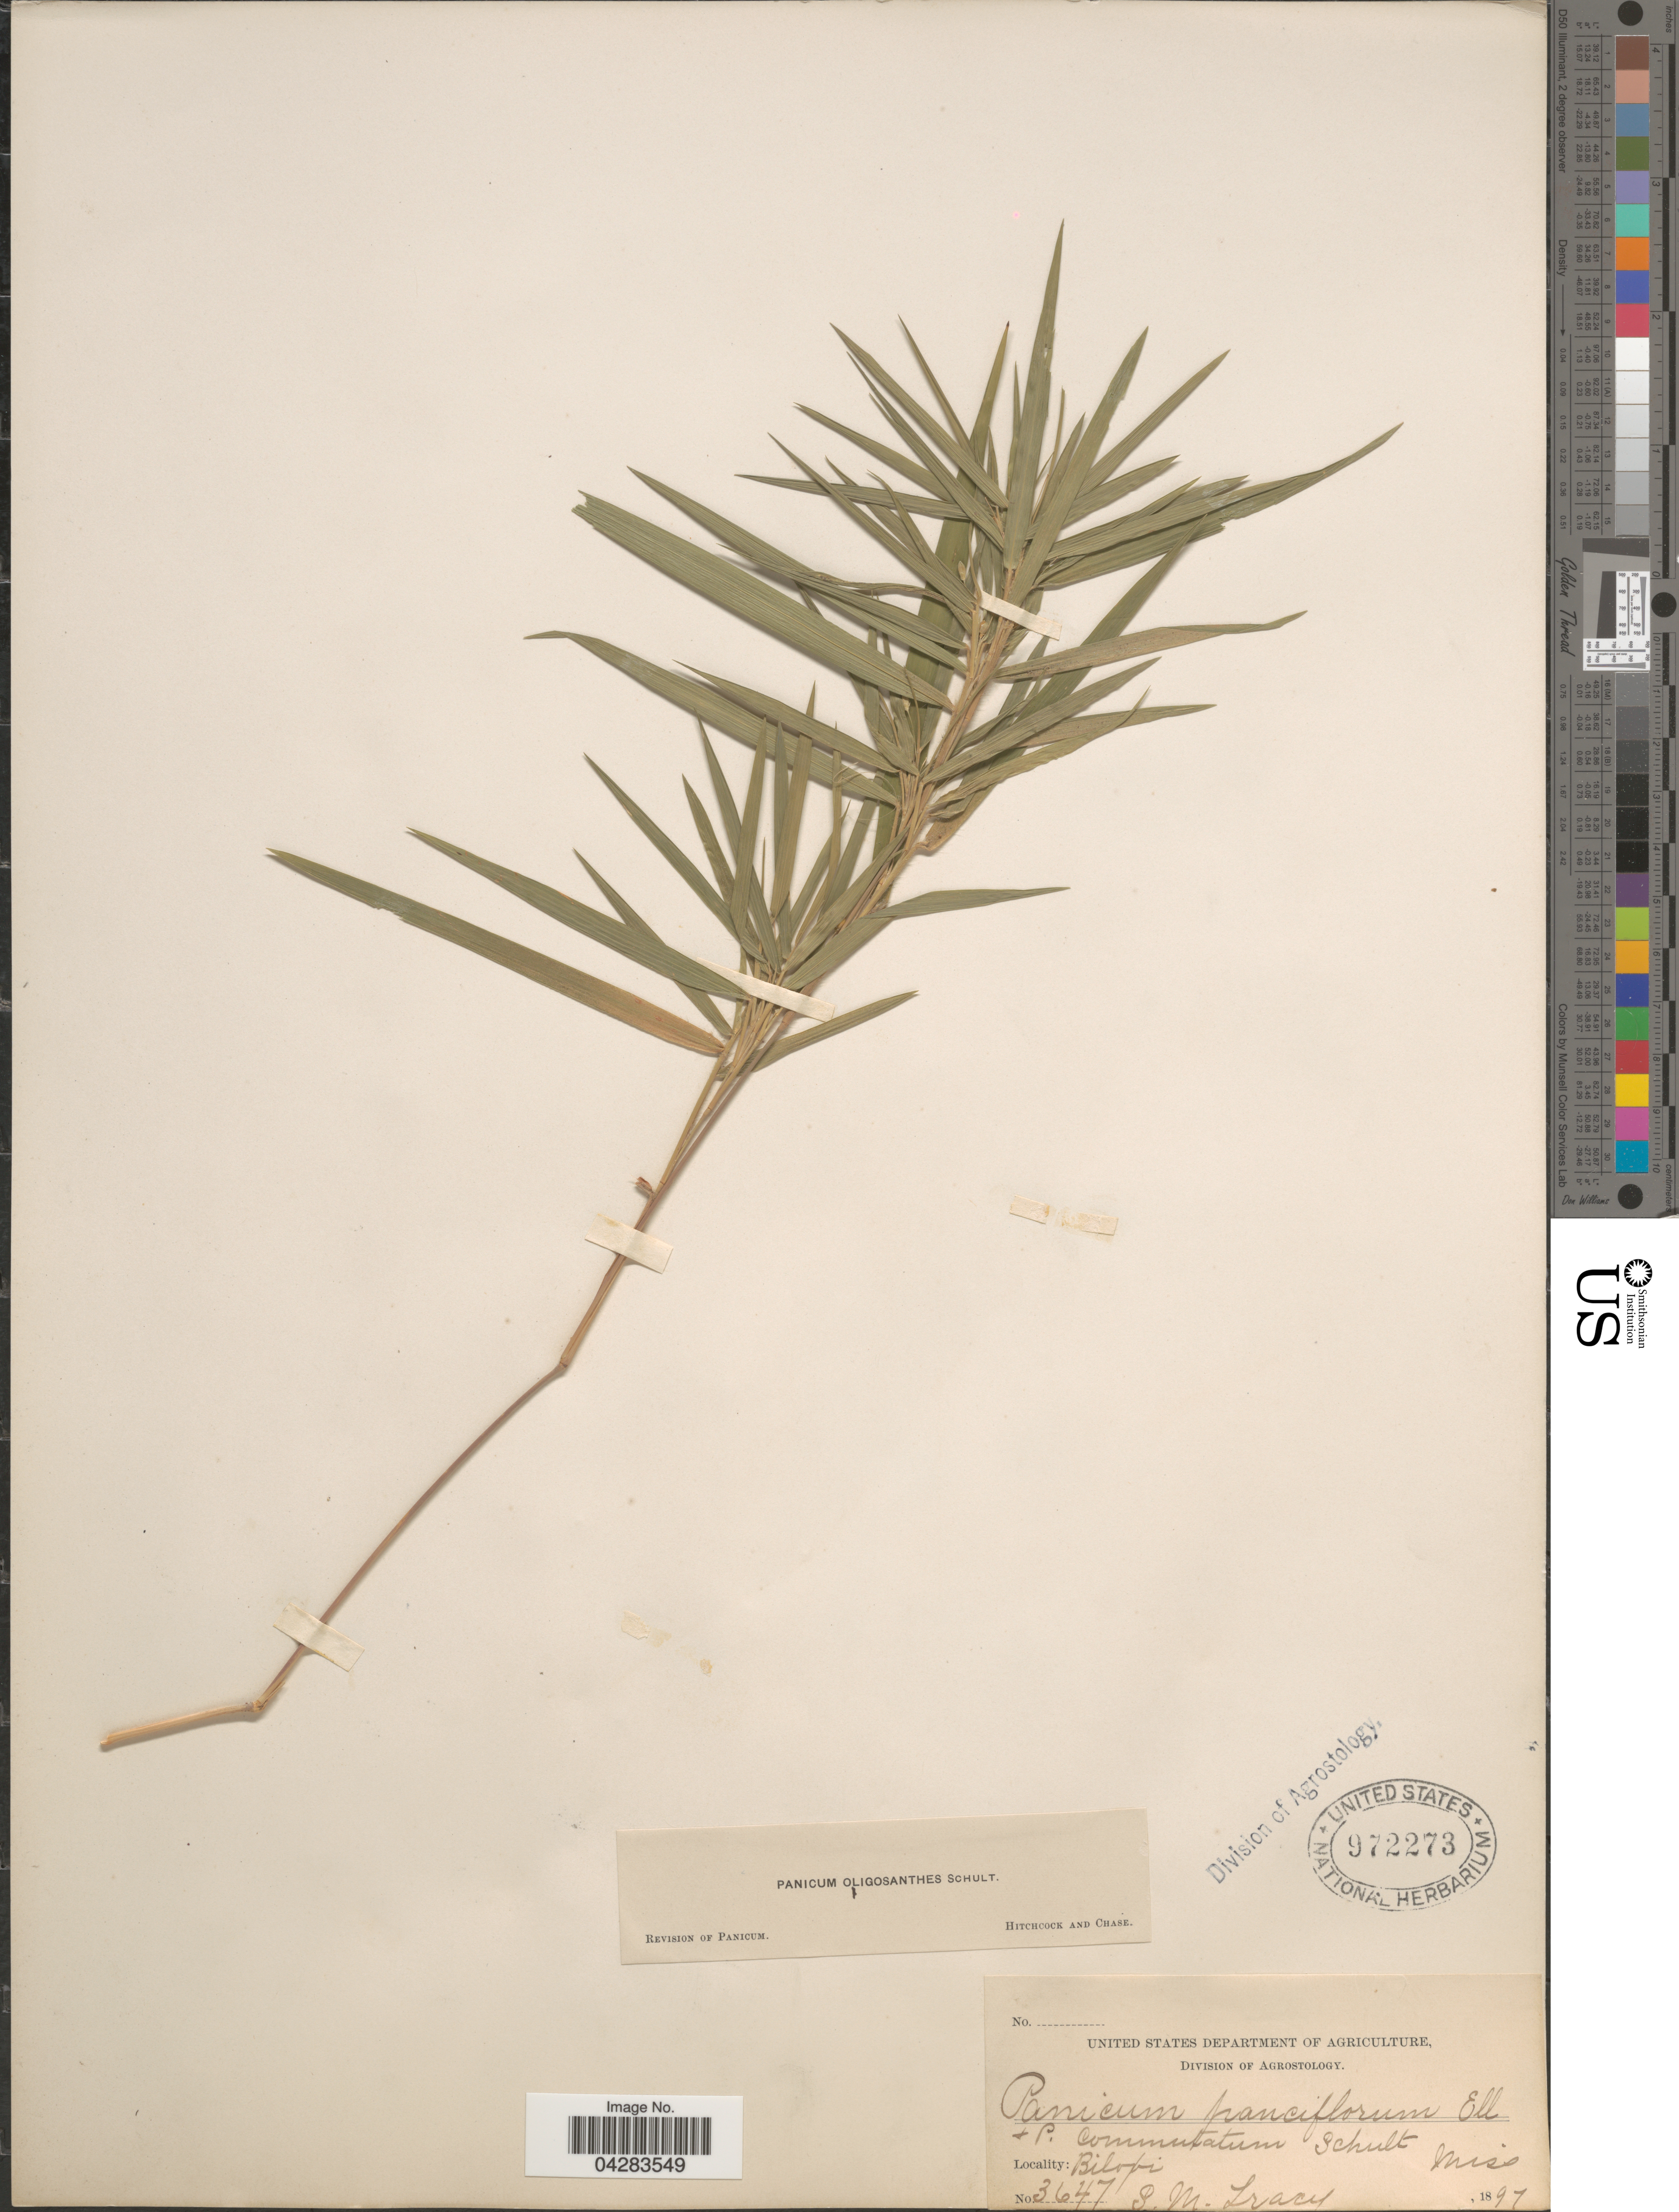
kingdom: Plantae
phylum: Tracheophyta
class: Liliopsida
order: Poales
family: Poaceae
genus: Dichanthelium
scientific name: Dichanthelium oligosanthes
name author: (Schult.) Gould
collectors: S. M. Tracy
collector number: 3647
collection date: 1897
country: United States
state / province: Mississippi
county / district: Harrison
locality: Biloxi.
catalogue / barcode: US 972273